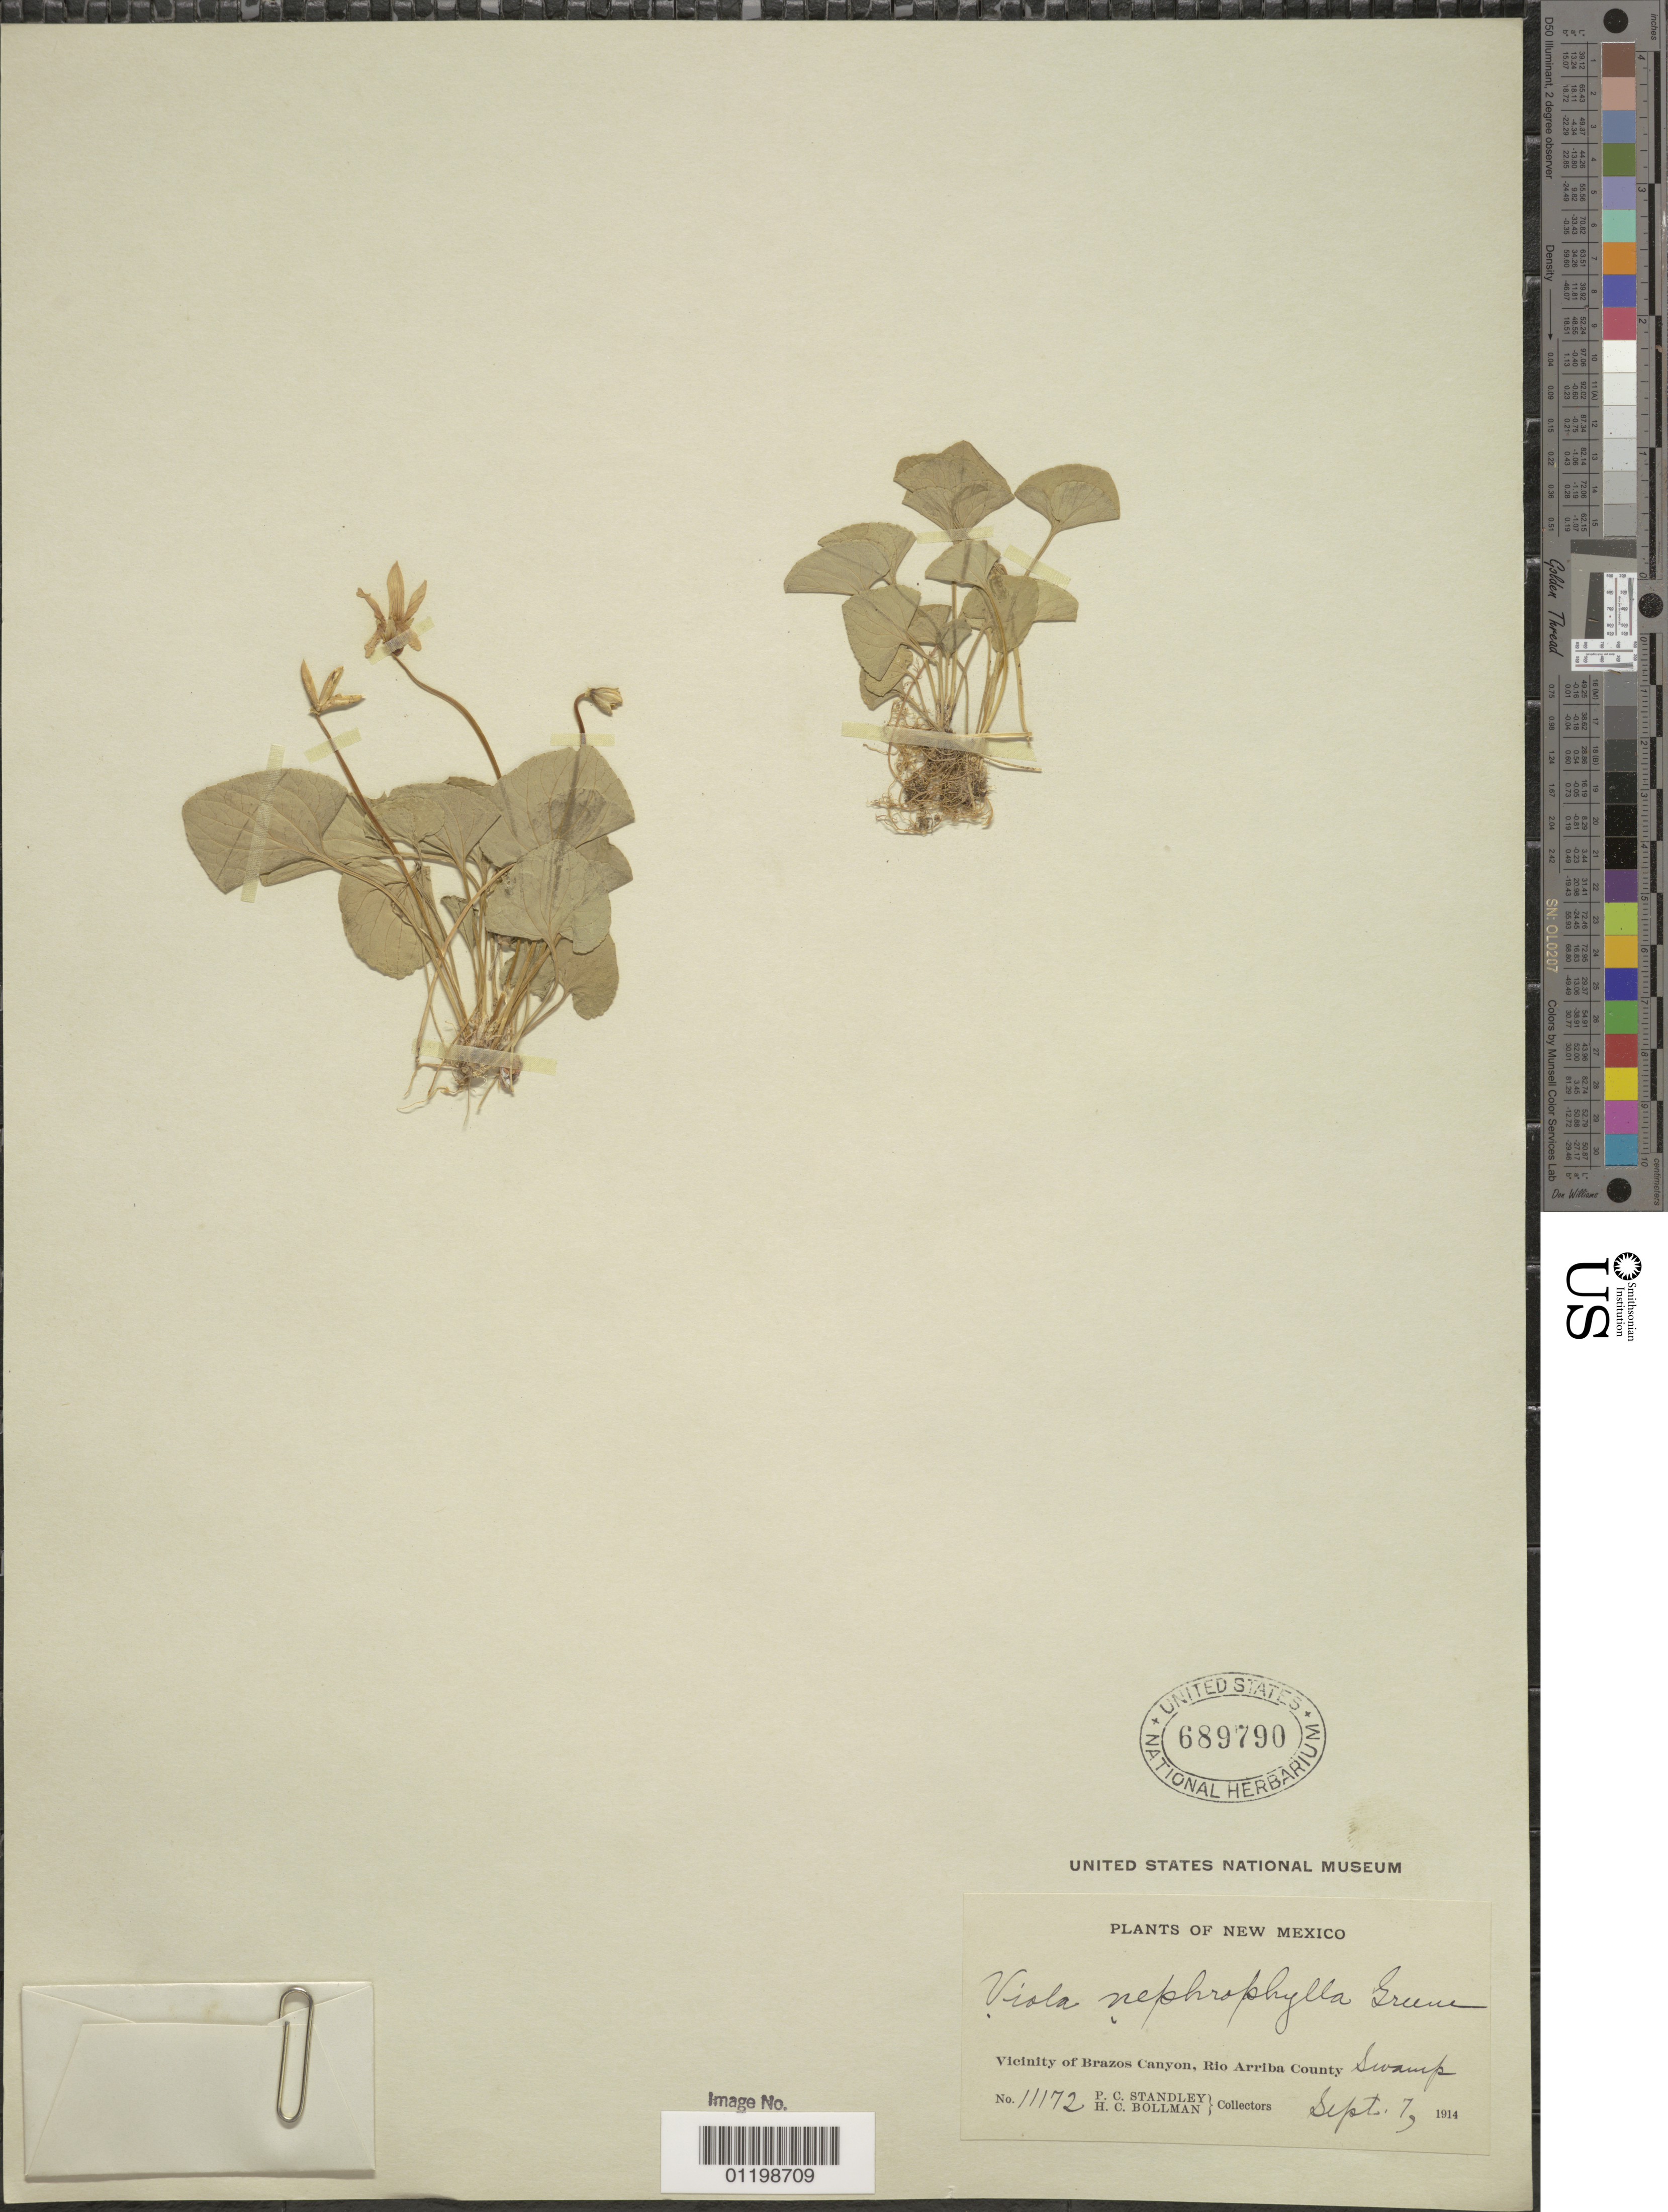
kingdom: Plantae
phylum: Tracheophyta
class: Magnoliopsida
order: Malpighiales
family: Violaceae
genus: Viola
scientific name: Viola nephrophylla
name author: Greene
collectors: P. C. Standley & H. C. Bollman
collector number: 11172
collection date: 1914-09-07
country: United States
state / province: New Mexico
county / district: Rio Arriba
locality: Vicinity of Brazos Canyon.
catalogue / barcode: US 689790